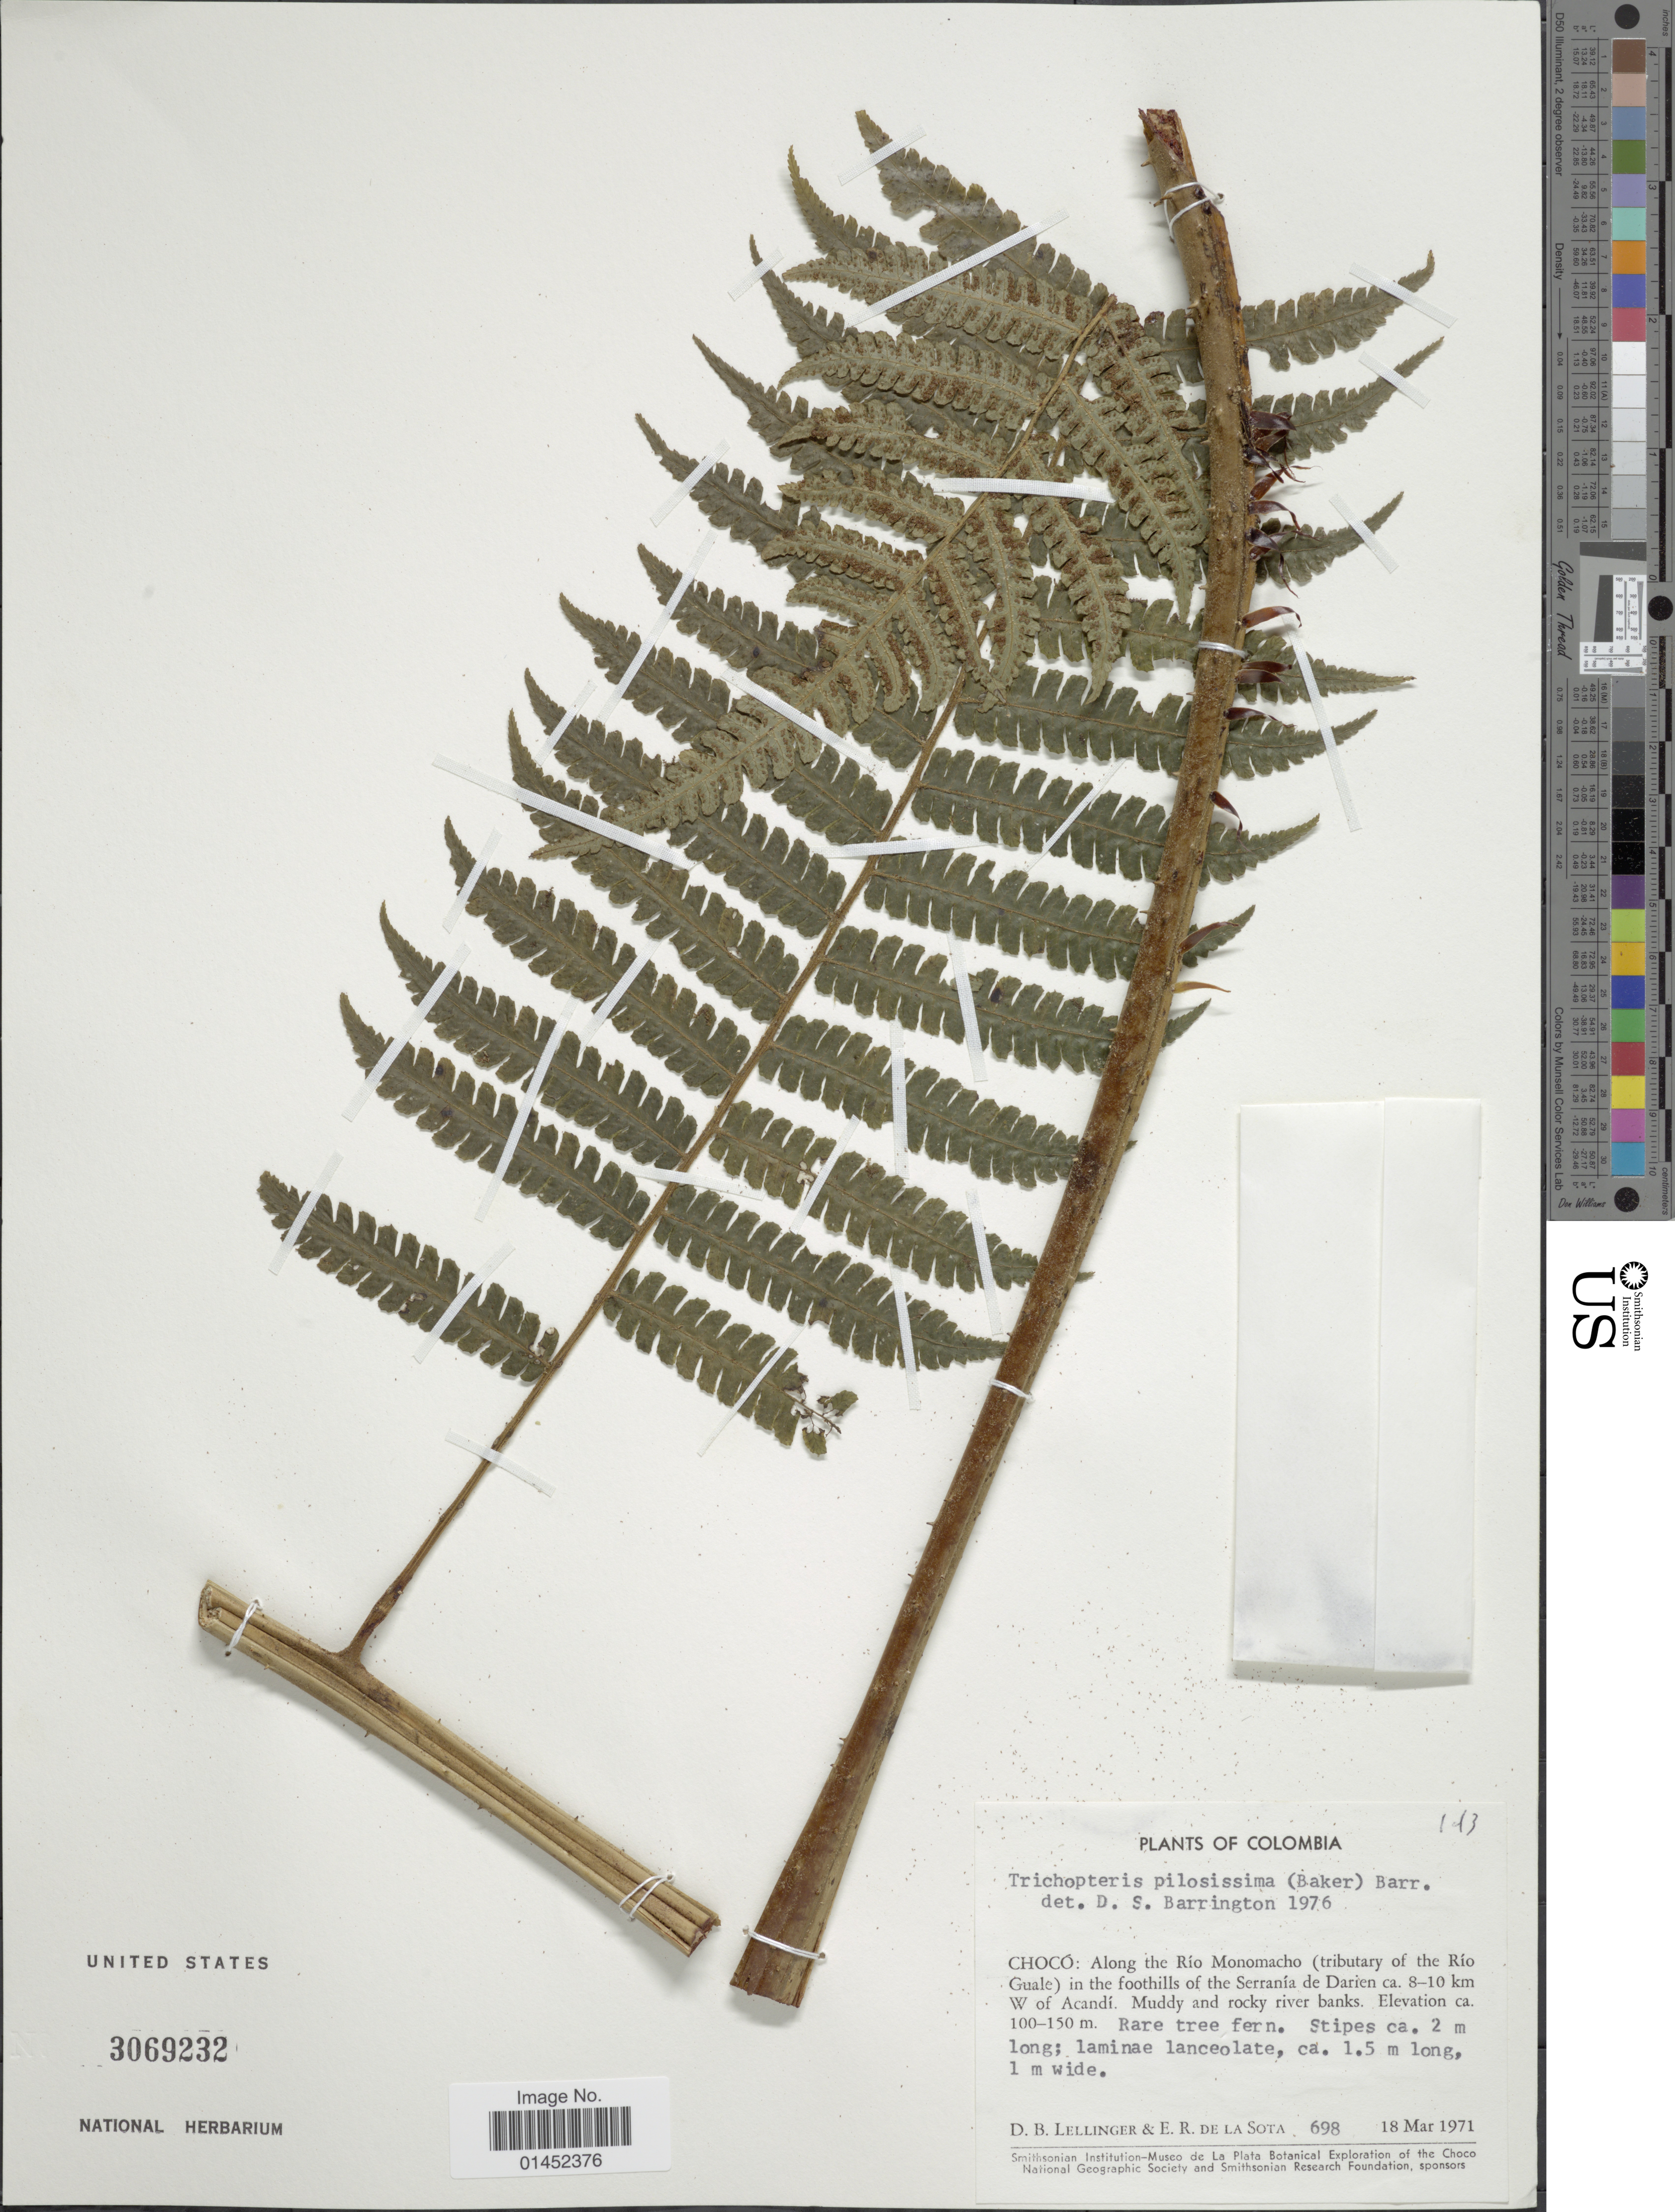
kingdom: Plantae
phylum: Tracheophyta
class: Polypodiopsida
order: Cyatheales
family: Cyatheaceae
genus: Cyathea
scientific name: Cyathea pilosissima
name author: (Baker) Domin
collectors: D. B. Lellinger & E. R. de la Sota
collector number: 698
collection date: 1971-03-18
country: Colombia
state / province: Chocó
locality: Along the Río Monomacho (tributary of the Río Guale) in the foothills of the Serranía de Darien ca 8-10 km W of Acandí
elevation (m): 100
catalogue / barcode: US 3069232